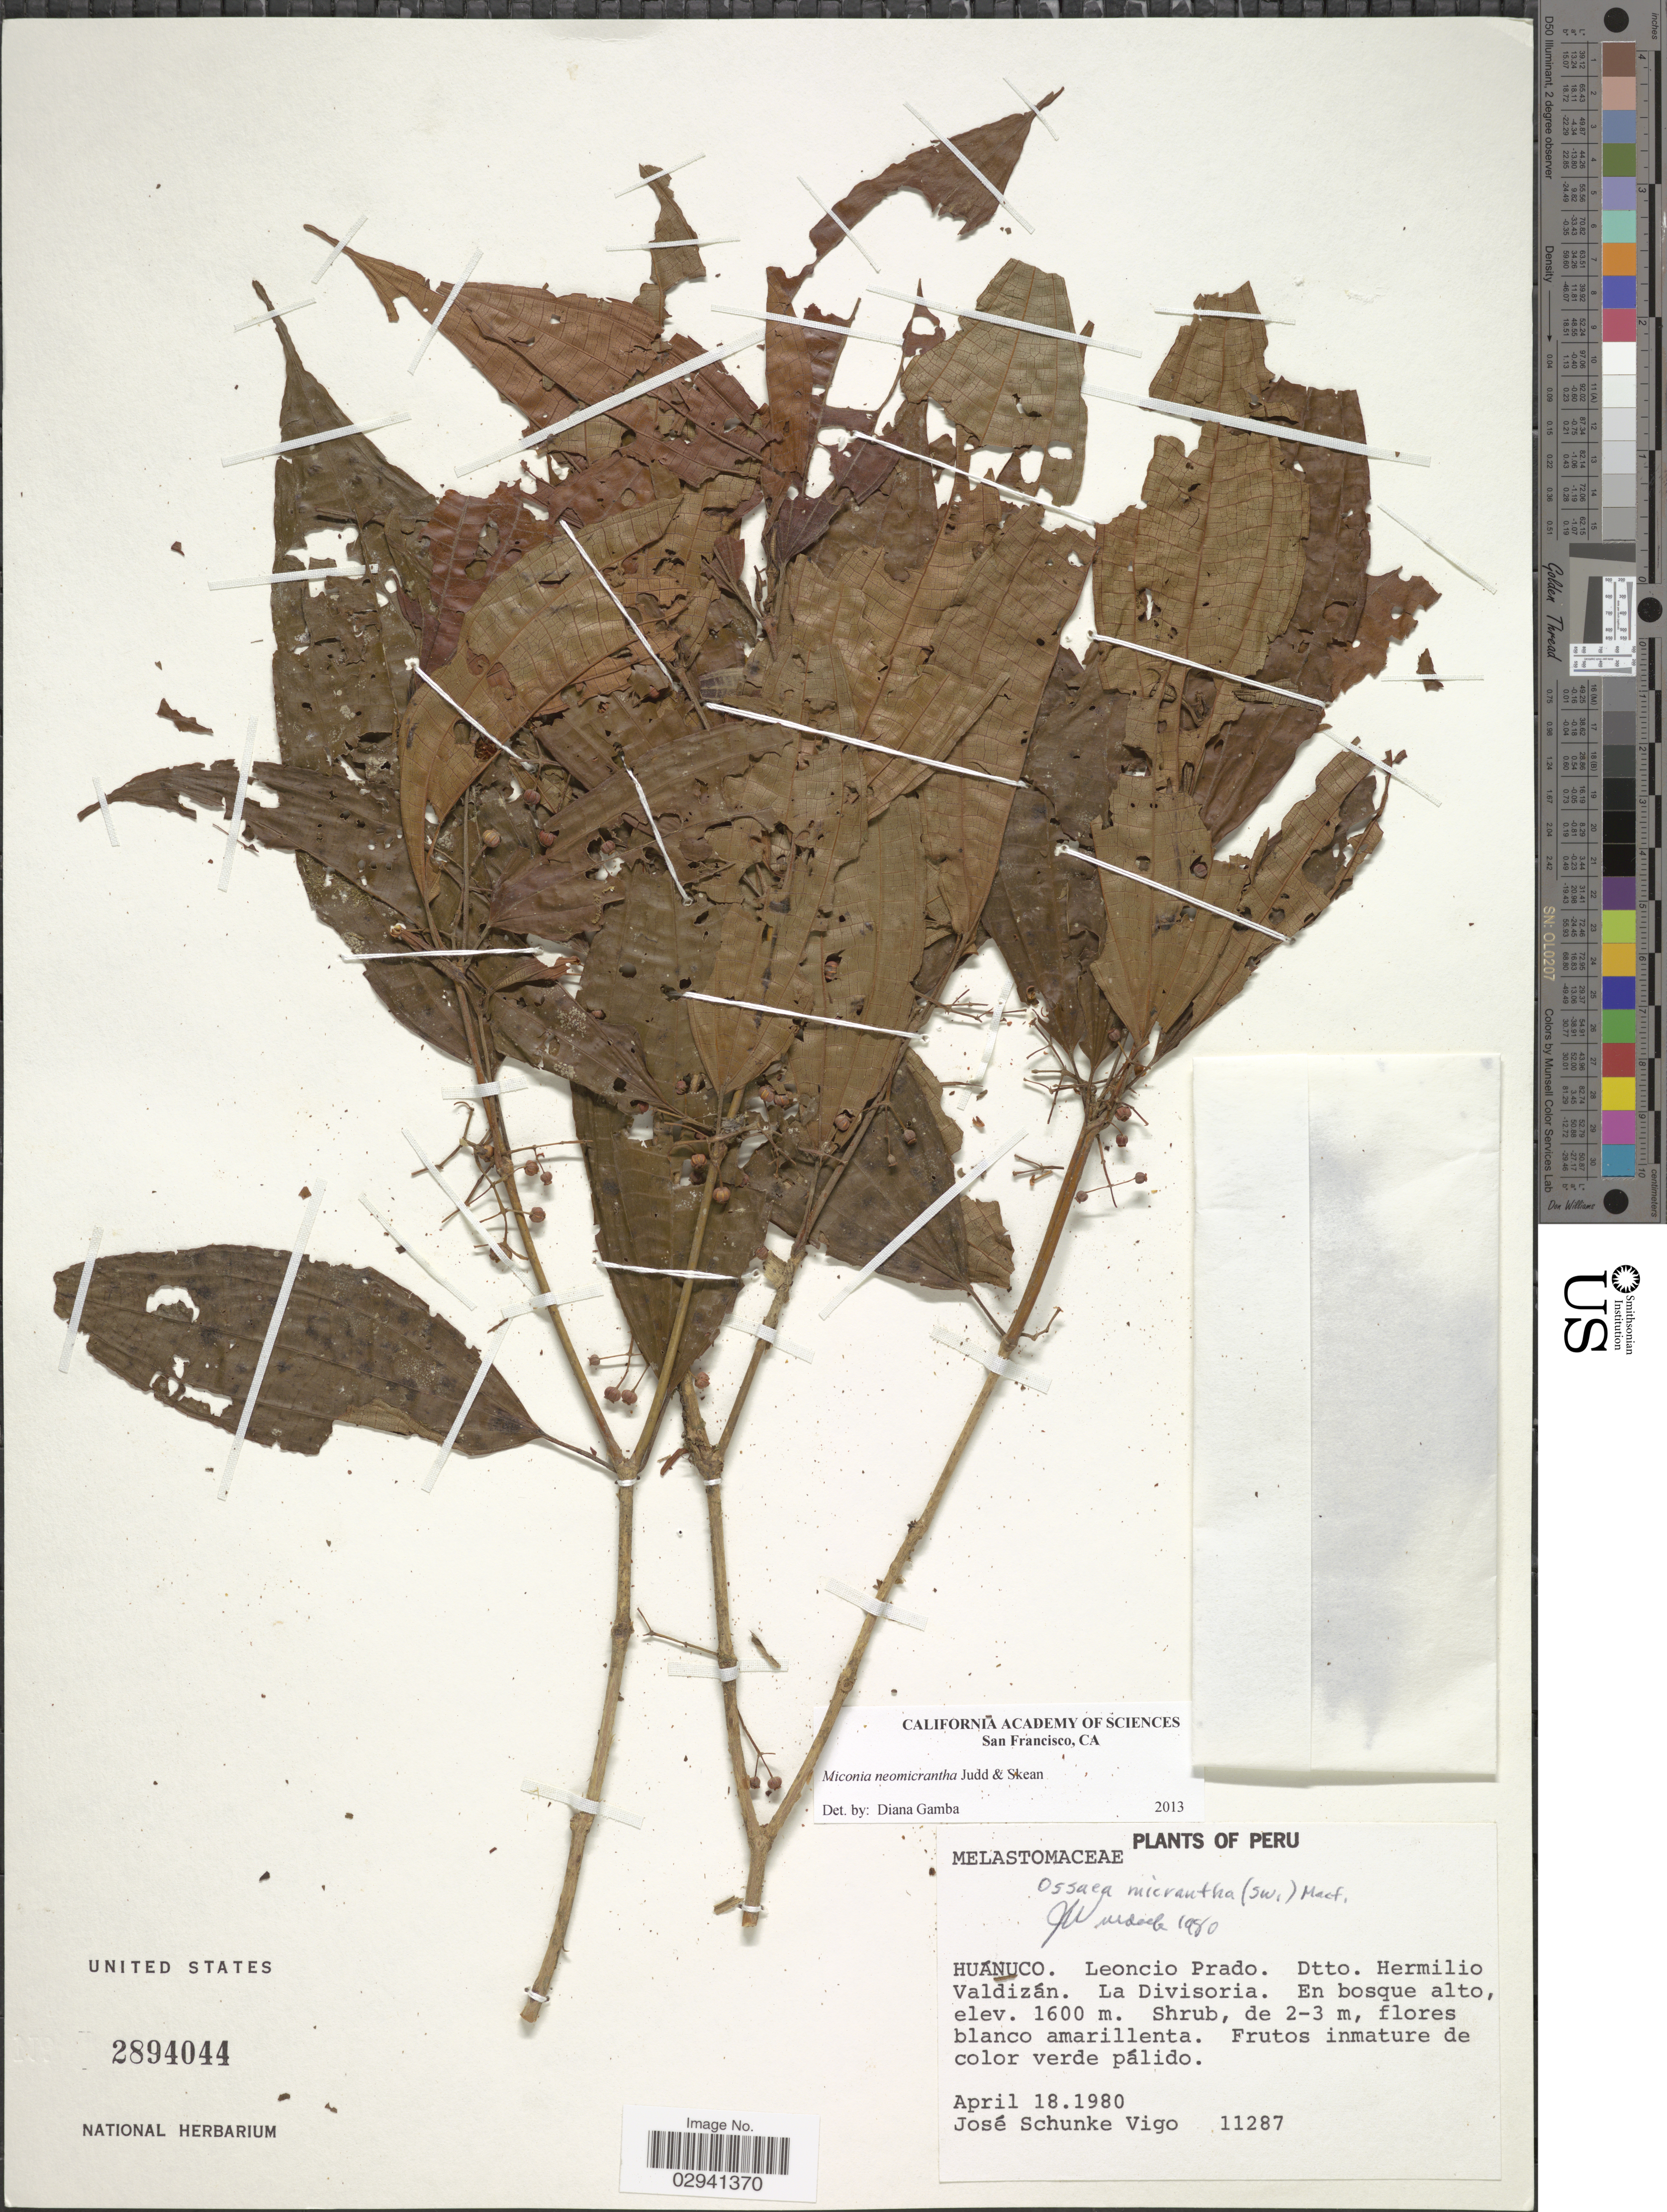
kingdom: Plantae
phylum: Tracheophyta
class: Magnoliopsida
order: Myrtales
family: Melastomataceae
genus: Miconia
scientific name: Miconia neomicrantha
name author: Judd & Skean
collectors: J. Schunke Vigo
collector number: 11287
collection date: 1980-04-18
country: Peru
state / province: Huánuco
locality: Leoncio Prado, Dtto. Hermilio Valdizán, La Divisoria.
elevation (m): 1600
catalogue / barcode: US 2894044